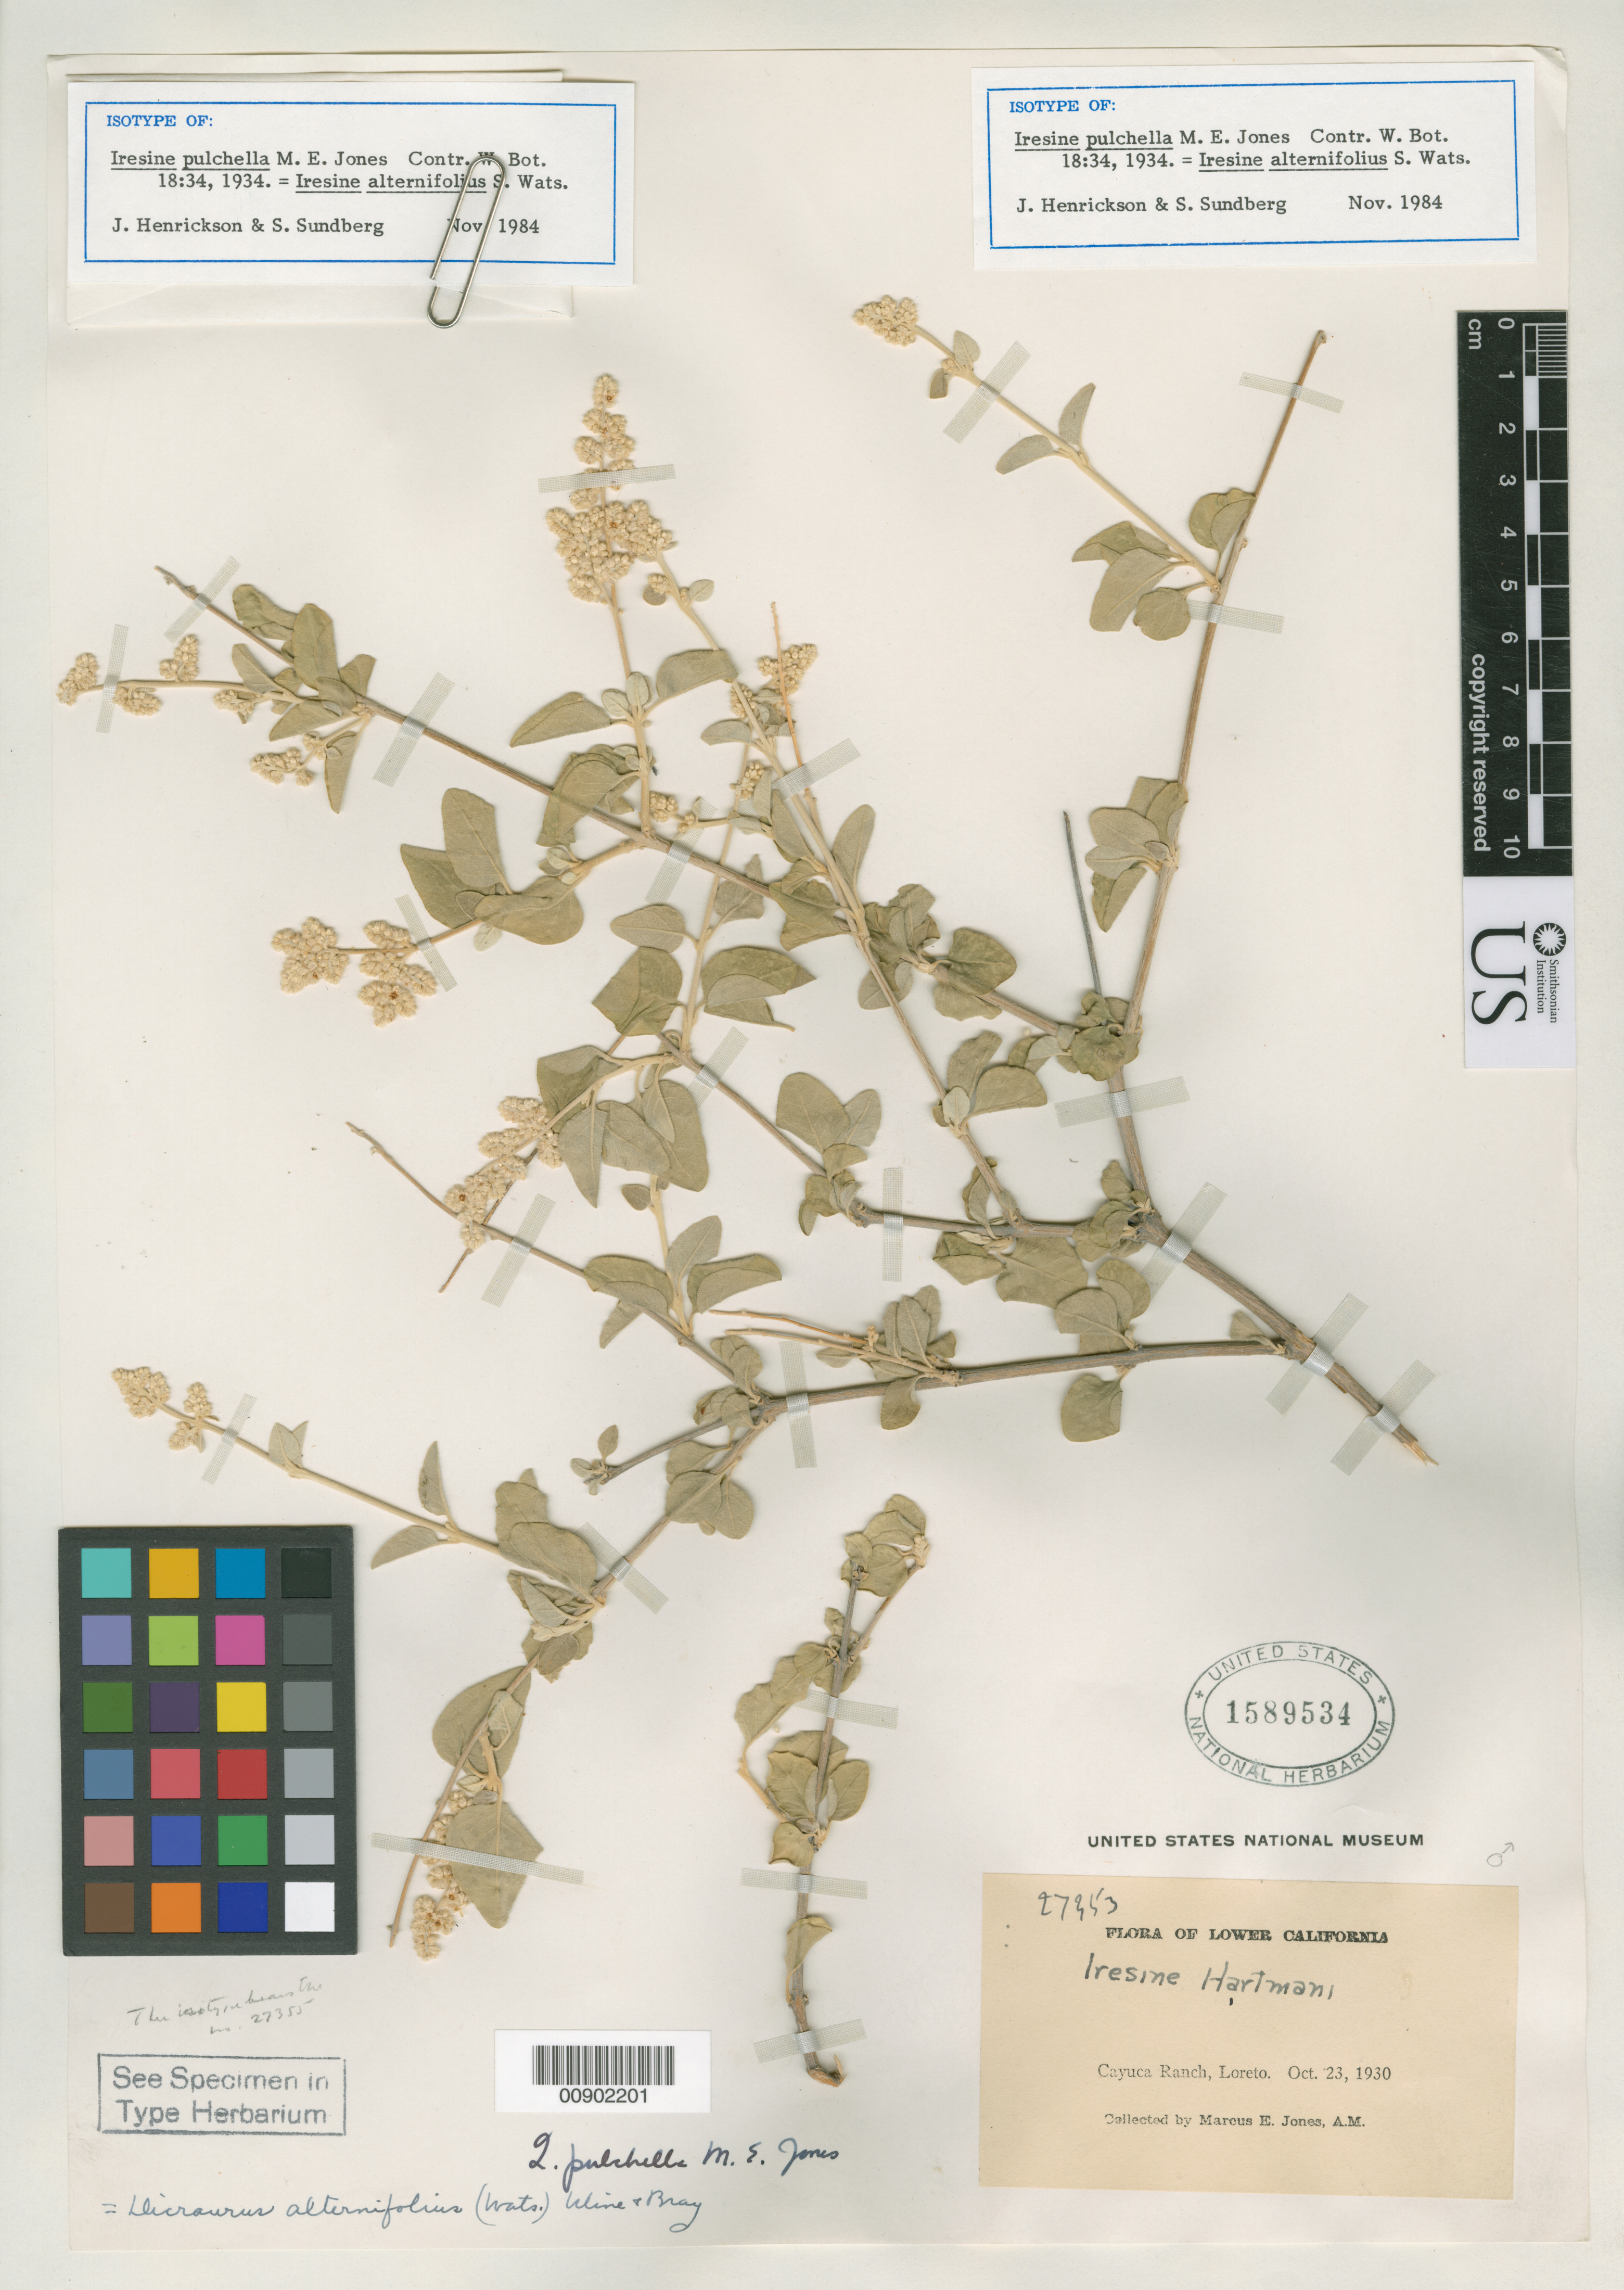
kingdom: Plantae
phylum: Tracheophyta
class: Magnoliopsida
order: Caryophyllales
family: Amaranthaceae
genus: Iresine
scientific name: Iresine pulchella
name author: M.E. Jones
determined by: Henrickson, J. S.; Sundberg, S.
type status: Isotype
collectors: M. E. Jones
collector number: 27353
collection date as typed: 23 Oct 1930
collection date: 1930-10-23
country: Mexico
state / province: Baja California Norte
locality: Cayuca Ranch, Loreto.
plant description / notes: Two "isotypes" at US bear different collection numbers (but all other label data are the same); according to IPNI "lectotype" is Jones s.n. at POM, but no other lectotypification data given (or found).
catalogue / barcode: US 1589534